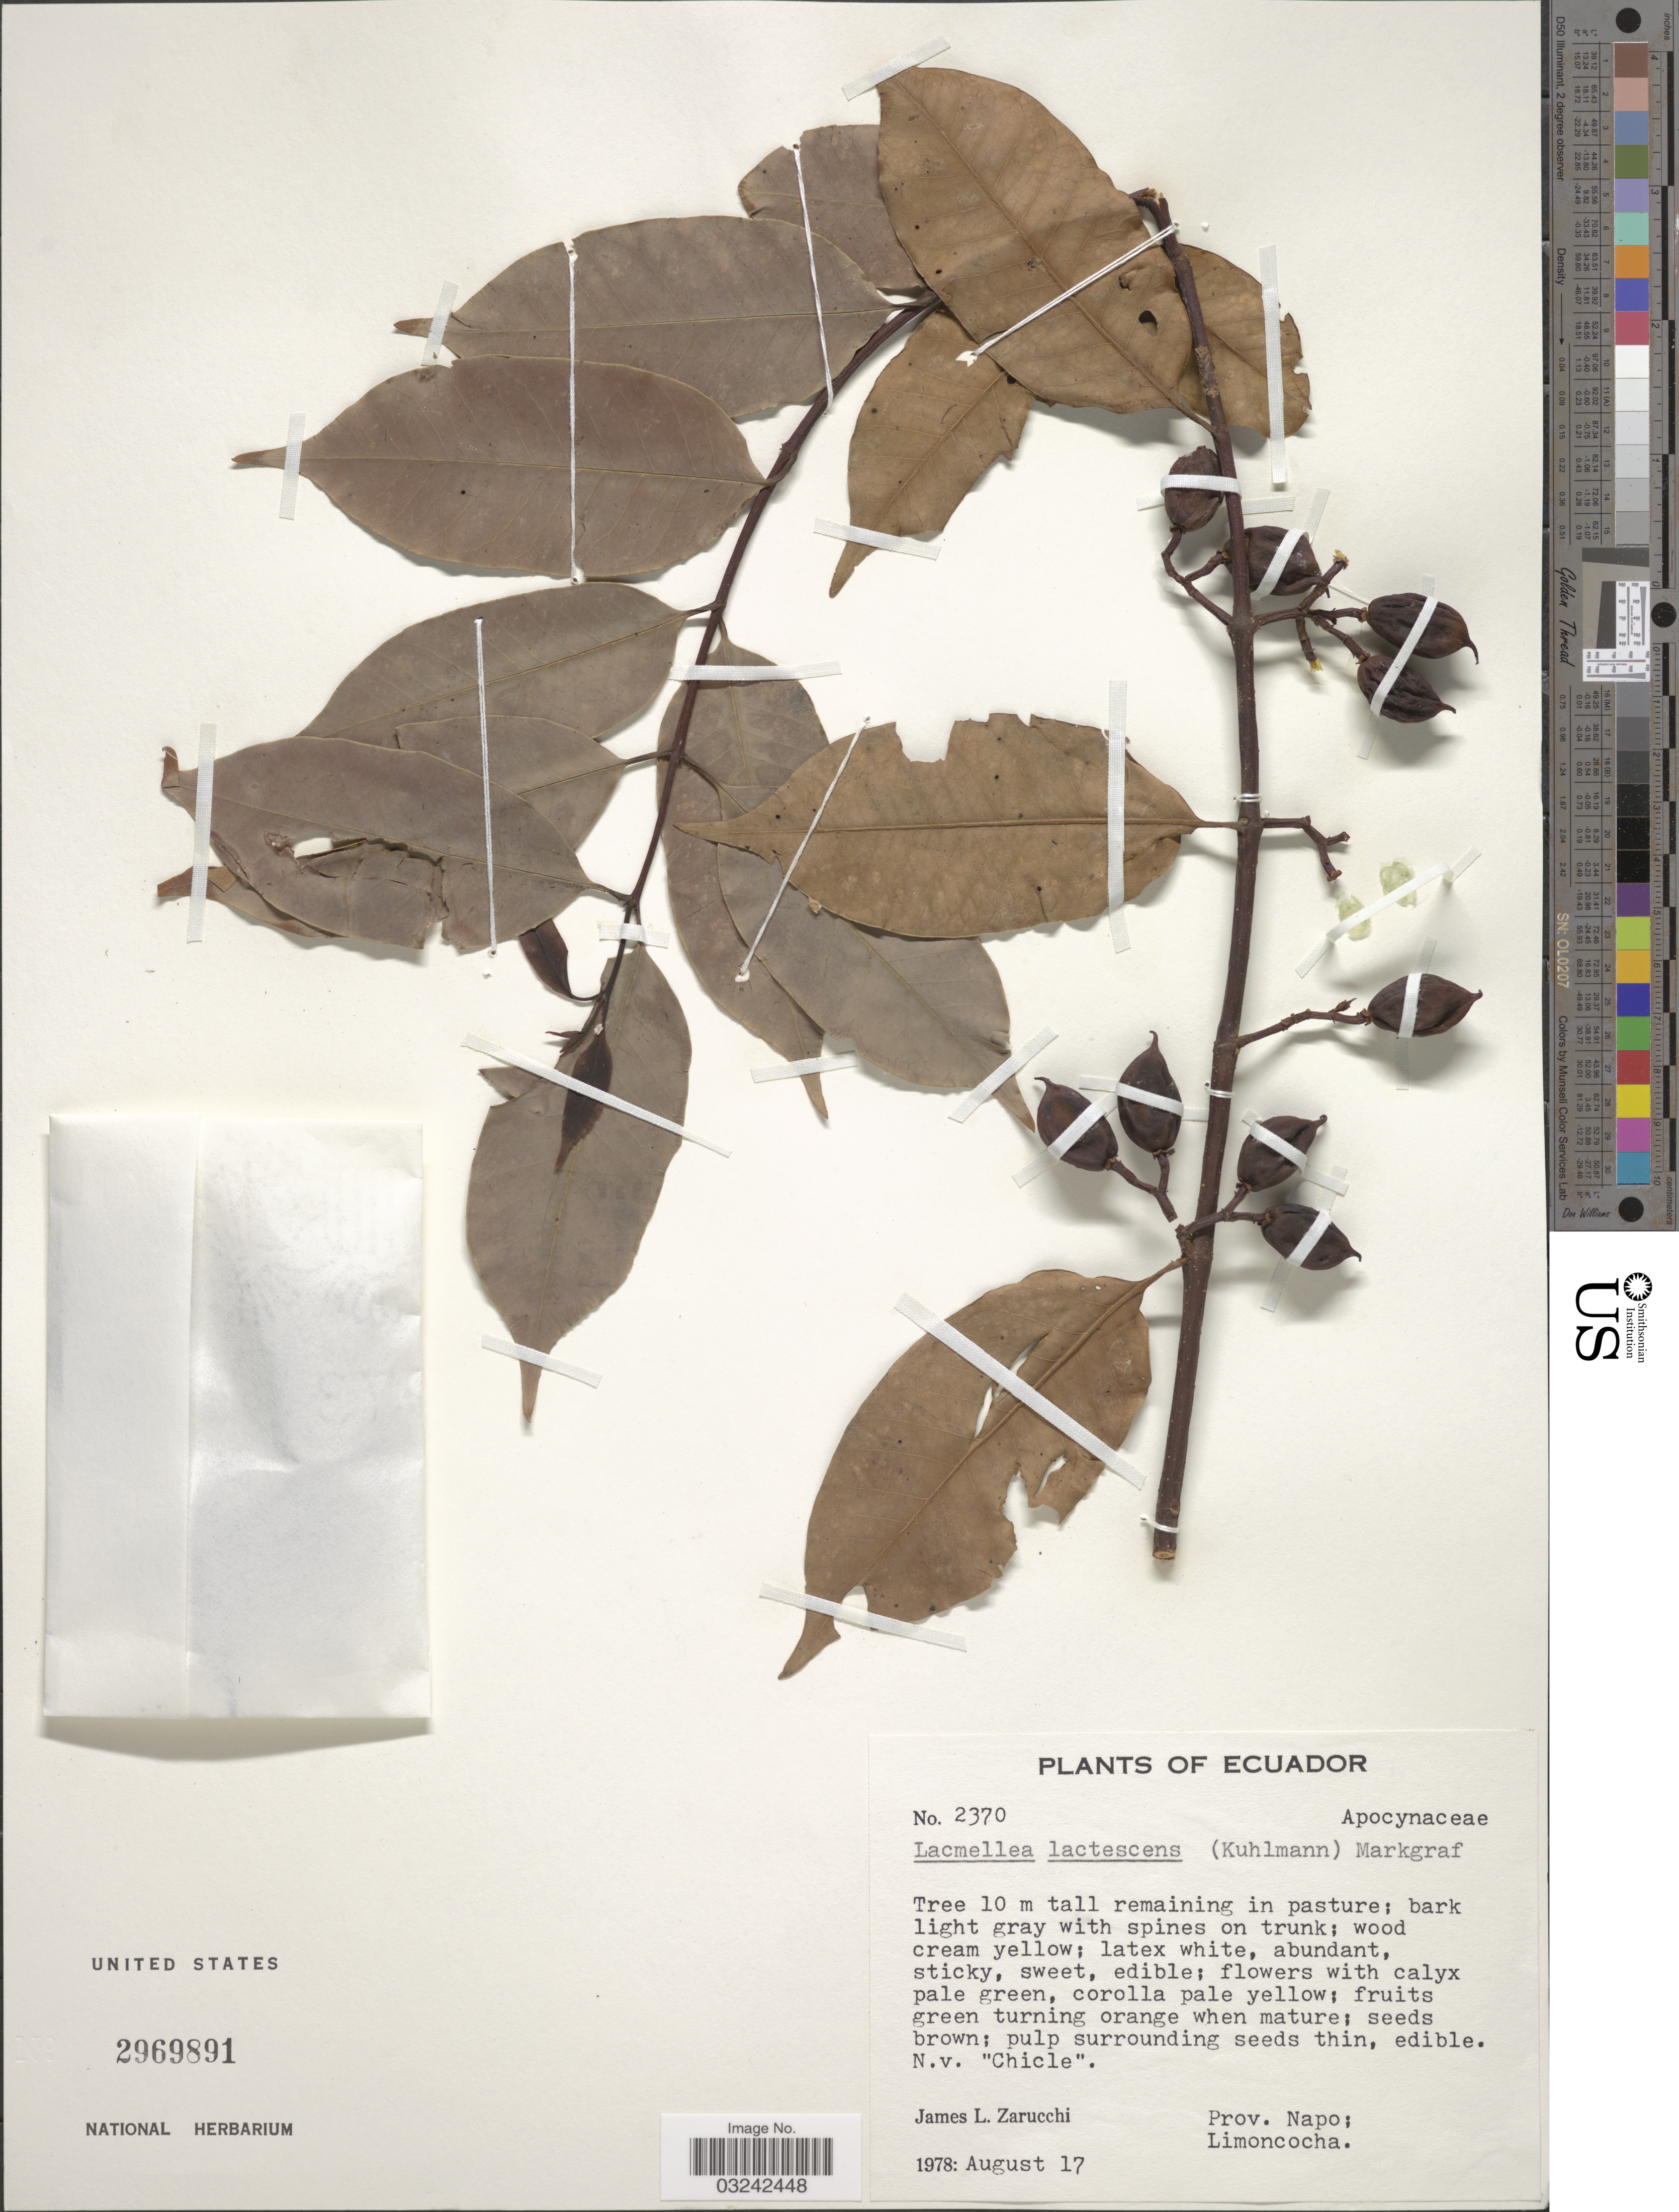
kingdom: Plantae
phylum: Tracheophyta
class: Magnoliopsida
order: Gentianales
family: Apocynaceae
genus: Lacmellea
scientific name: Lacmellea lactescens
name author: (Kuhlm.) Markgr.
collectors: J. L. Zarucchi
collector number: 2370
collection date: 1978-08-17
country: Ecuador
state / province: Napo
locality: Limoncocha.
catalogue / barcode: US 2969891